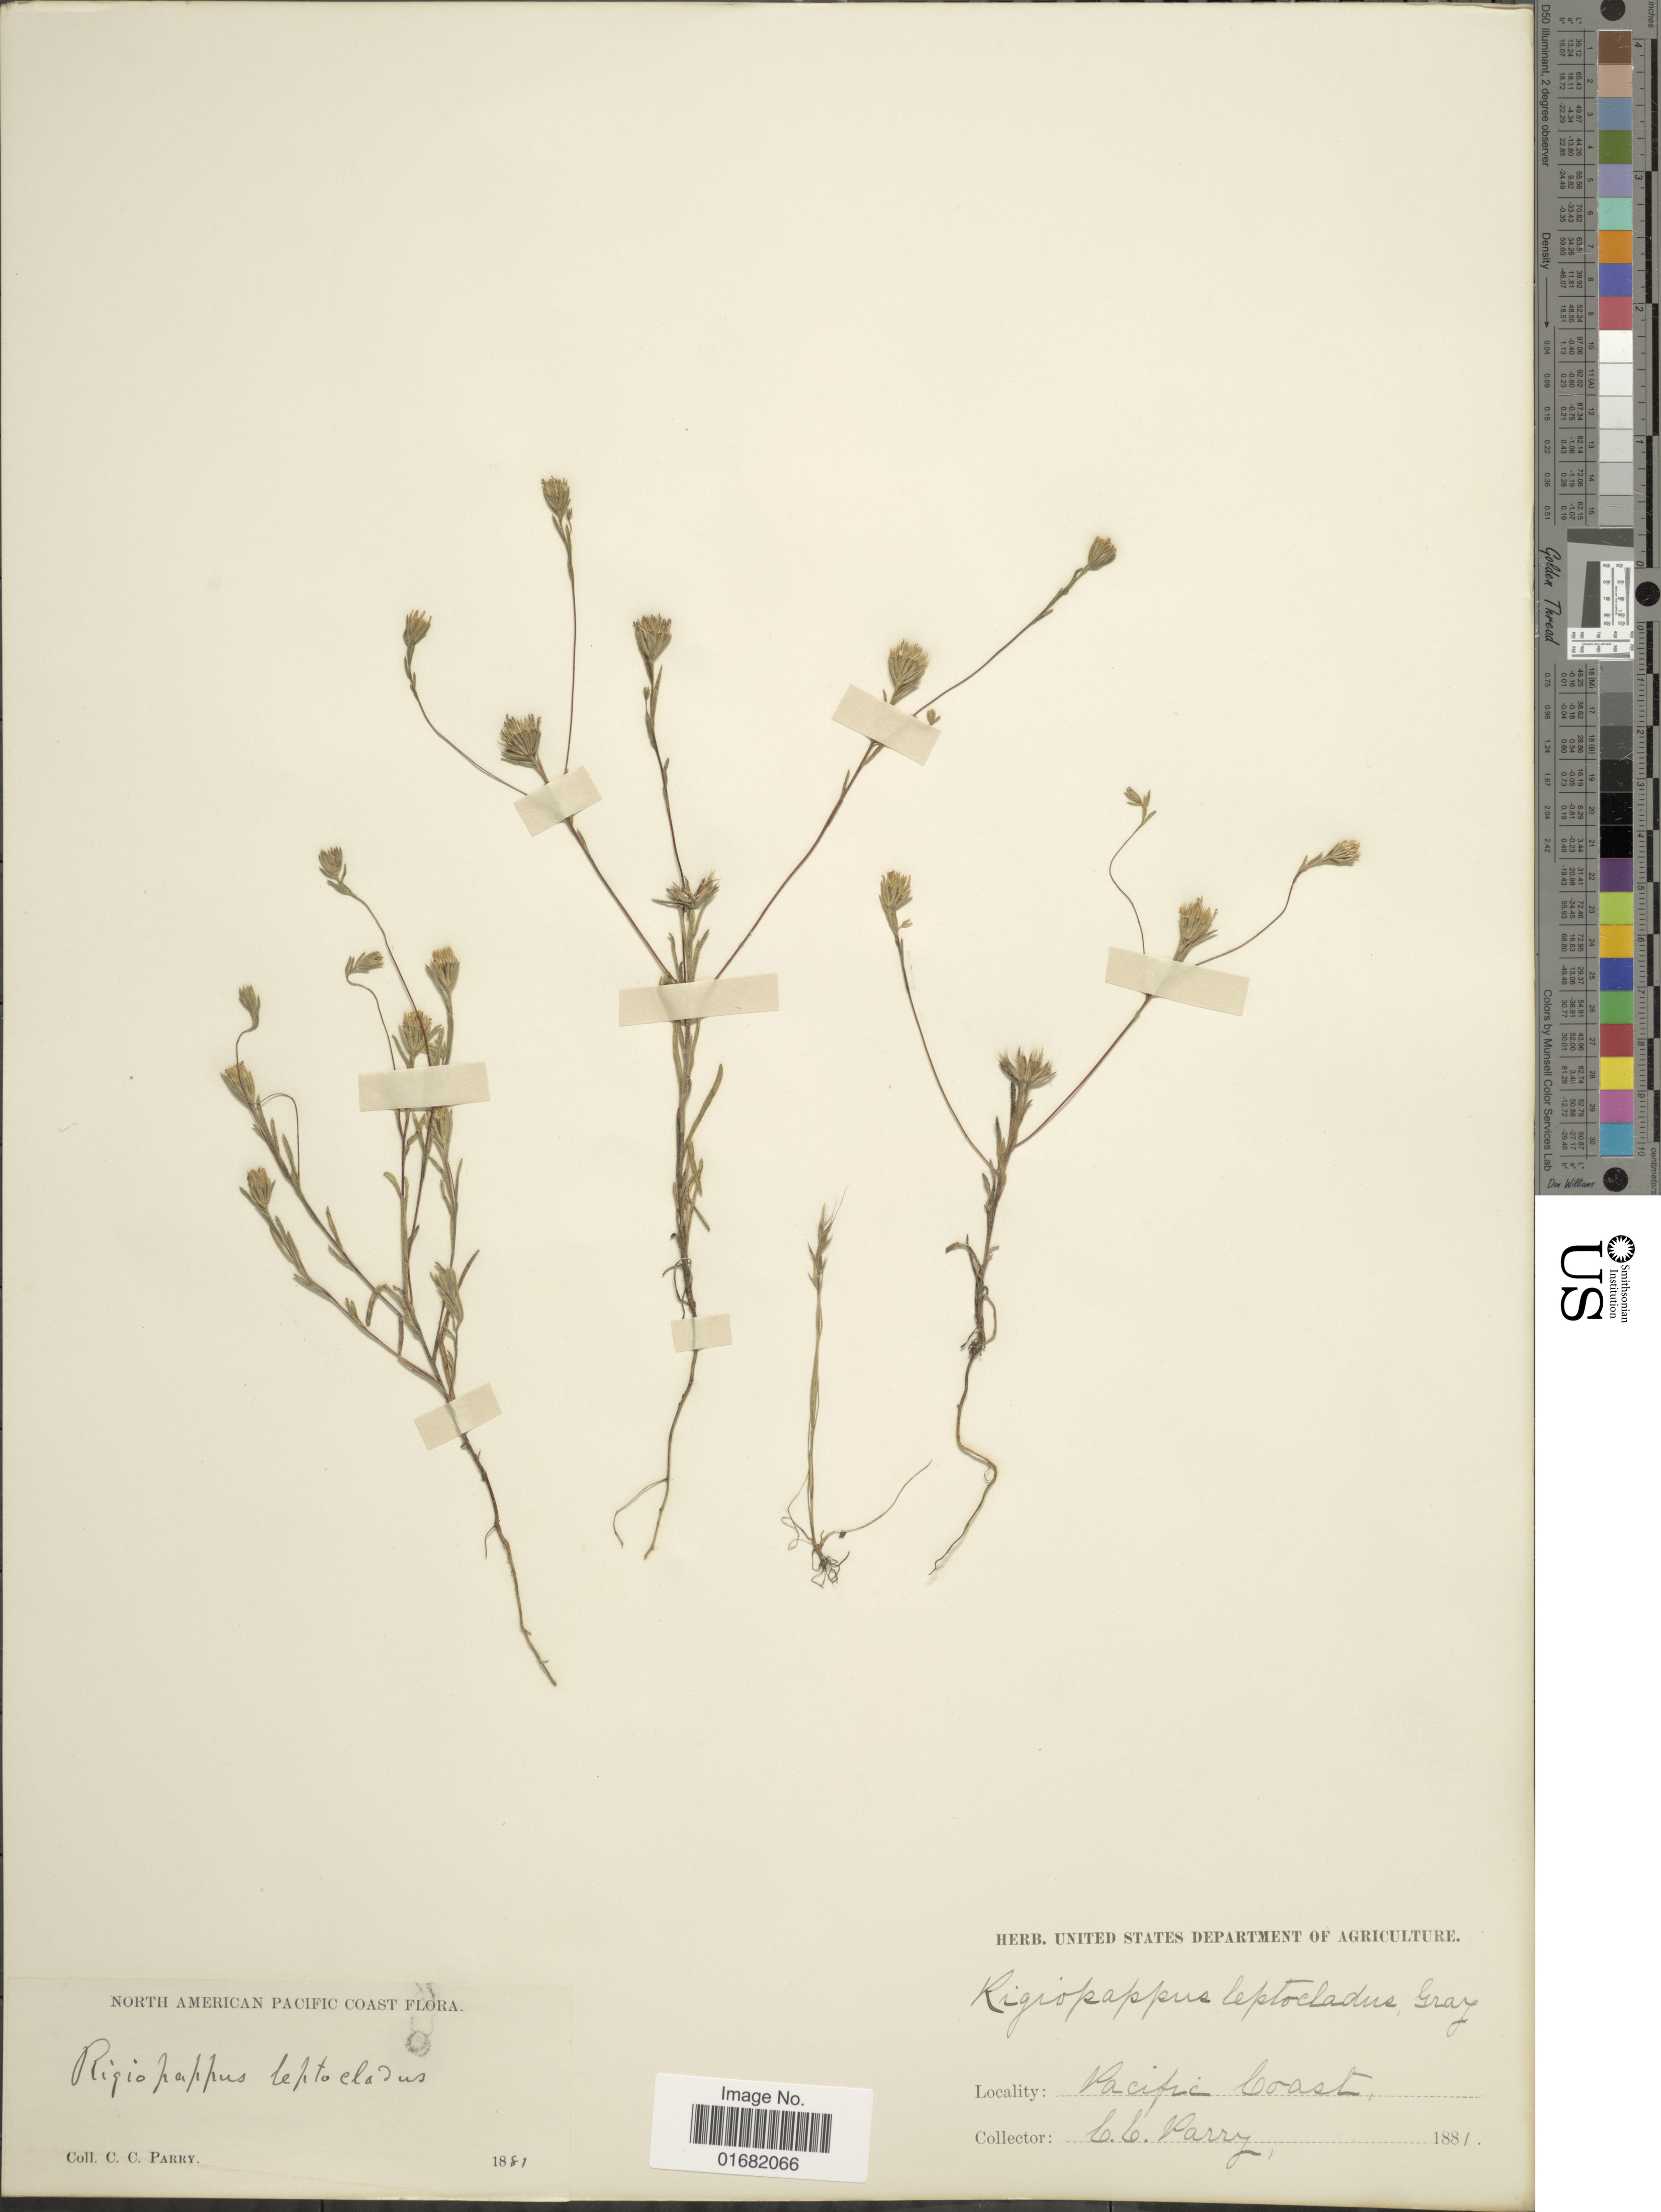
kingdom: Plantae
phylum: Tracheophyta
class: Magnoliopsida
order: Asterales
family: Asteraceae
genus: Rigiopappus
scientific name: Rigiopappus leptocladus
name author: A. Gray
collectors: C. C. Parry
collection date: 1881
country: United States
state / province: California (?)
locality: North American Pacific Coast